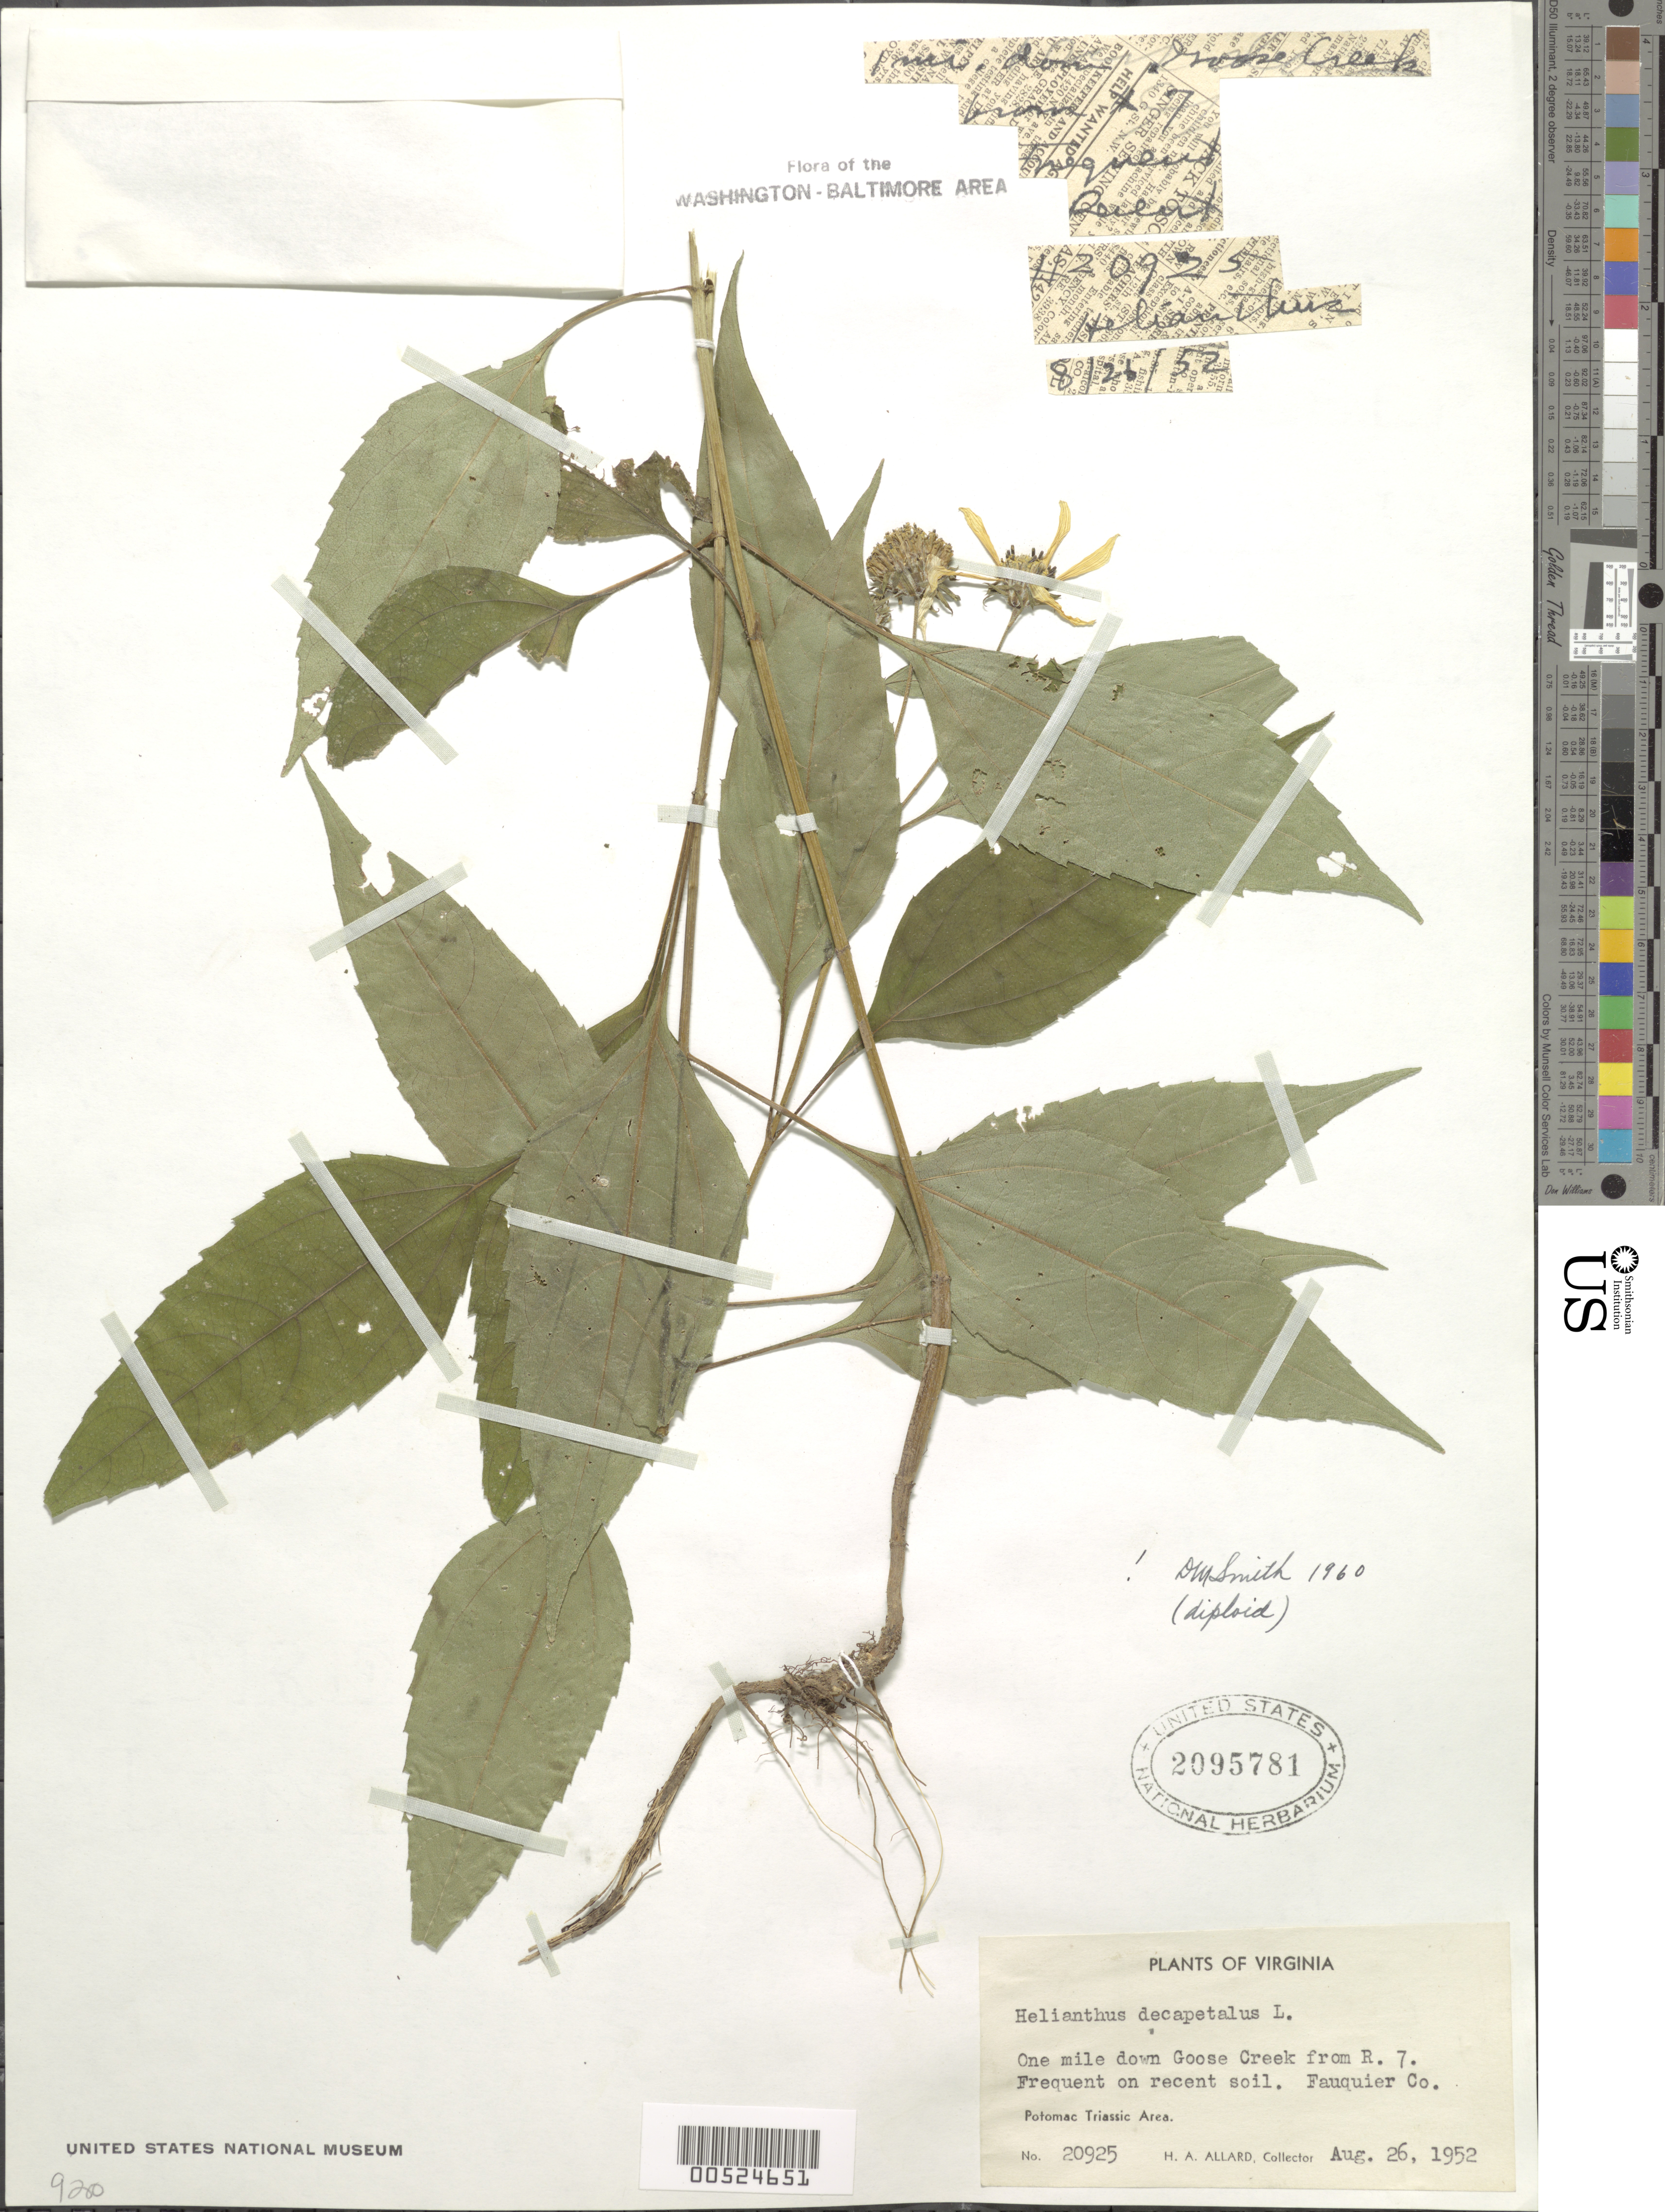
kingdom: Plantae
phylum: Tracheophyta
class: Magnoliopsida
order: Asterales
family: Asteraceae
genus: Helianthus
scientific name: Helianthus decapetalus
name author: L.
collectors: H. A. Allard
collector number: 20925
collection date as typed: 26 Aug 1952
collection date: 1952-08-26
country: United States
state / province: Virginia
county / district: Fauquier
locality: Rt. 7 on Goose Creek, One mile Down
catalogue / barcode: US 2095781